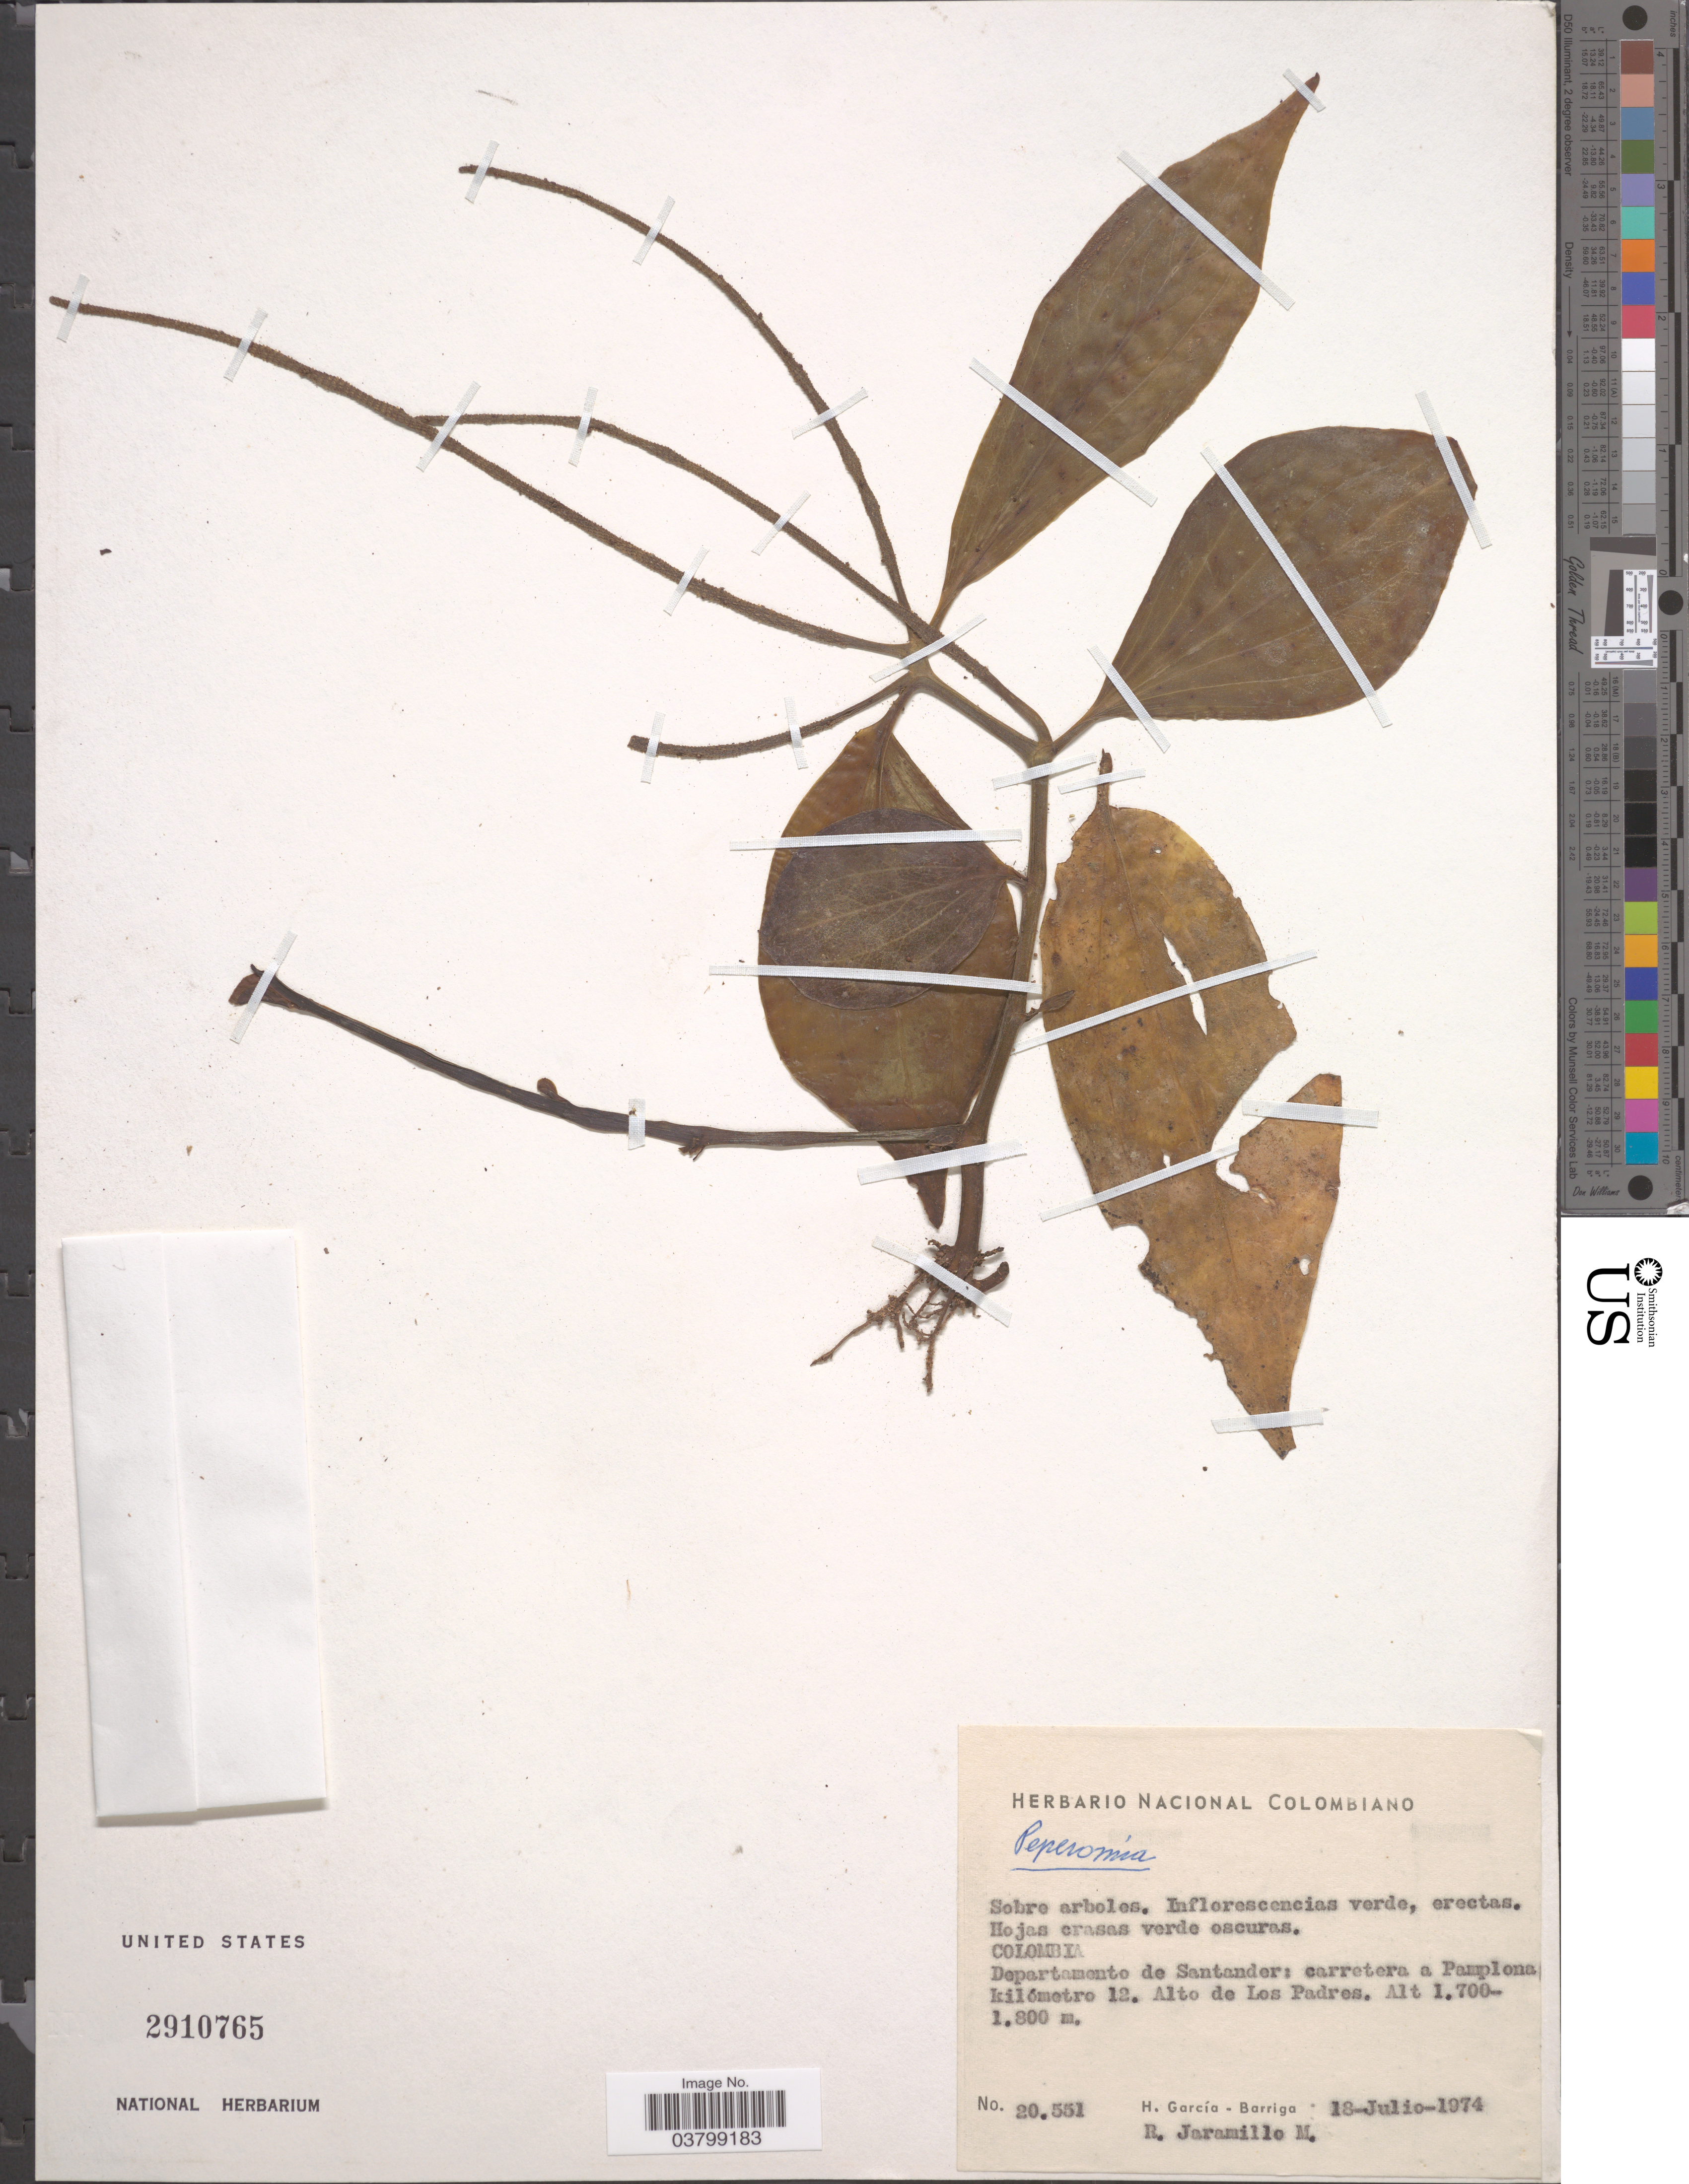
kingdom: Plantae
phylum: Tracheophyta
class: Magnoliopsida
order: Piperales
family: Piperaceae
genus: Peperomia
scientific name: Peperomia sp.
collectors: H. García Barriga & R. Jaramillo M.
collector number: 20551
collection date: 1974-07-18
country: Colombia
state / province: Santander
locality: Departamento de Santander: carretera a Pamplona kilómetro 12. Alto de Los Padres.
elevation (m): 1700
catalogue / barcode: US 2910765